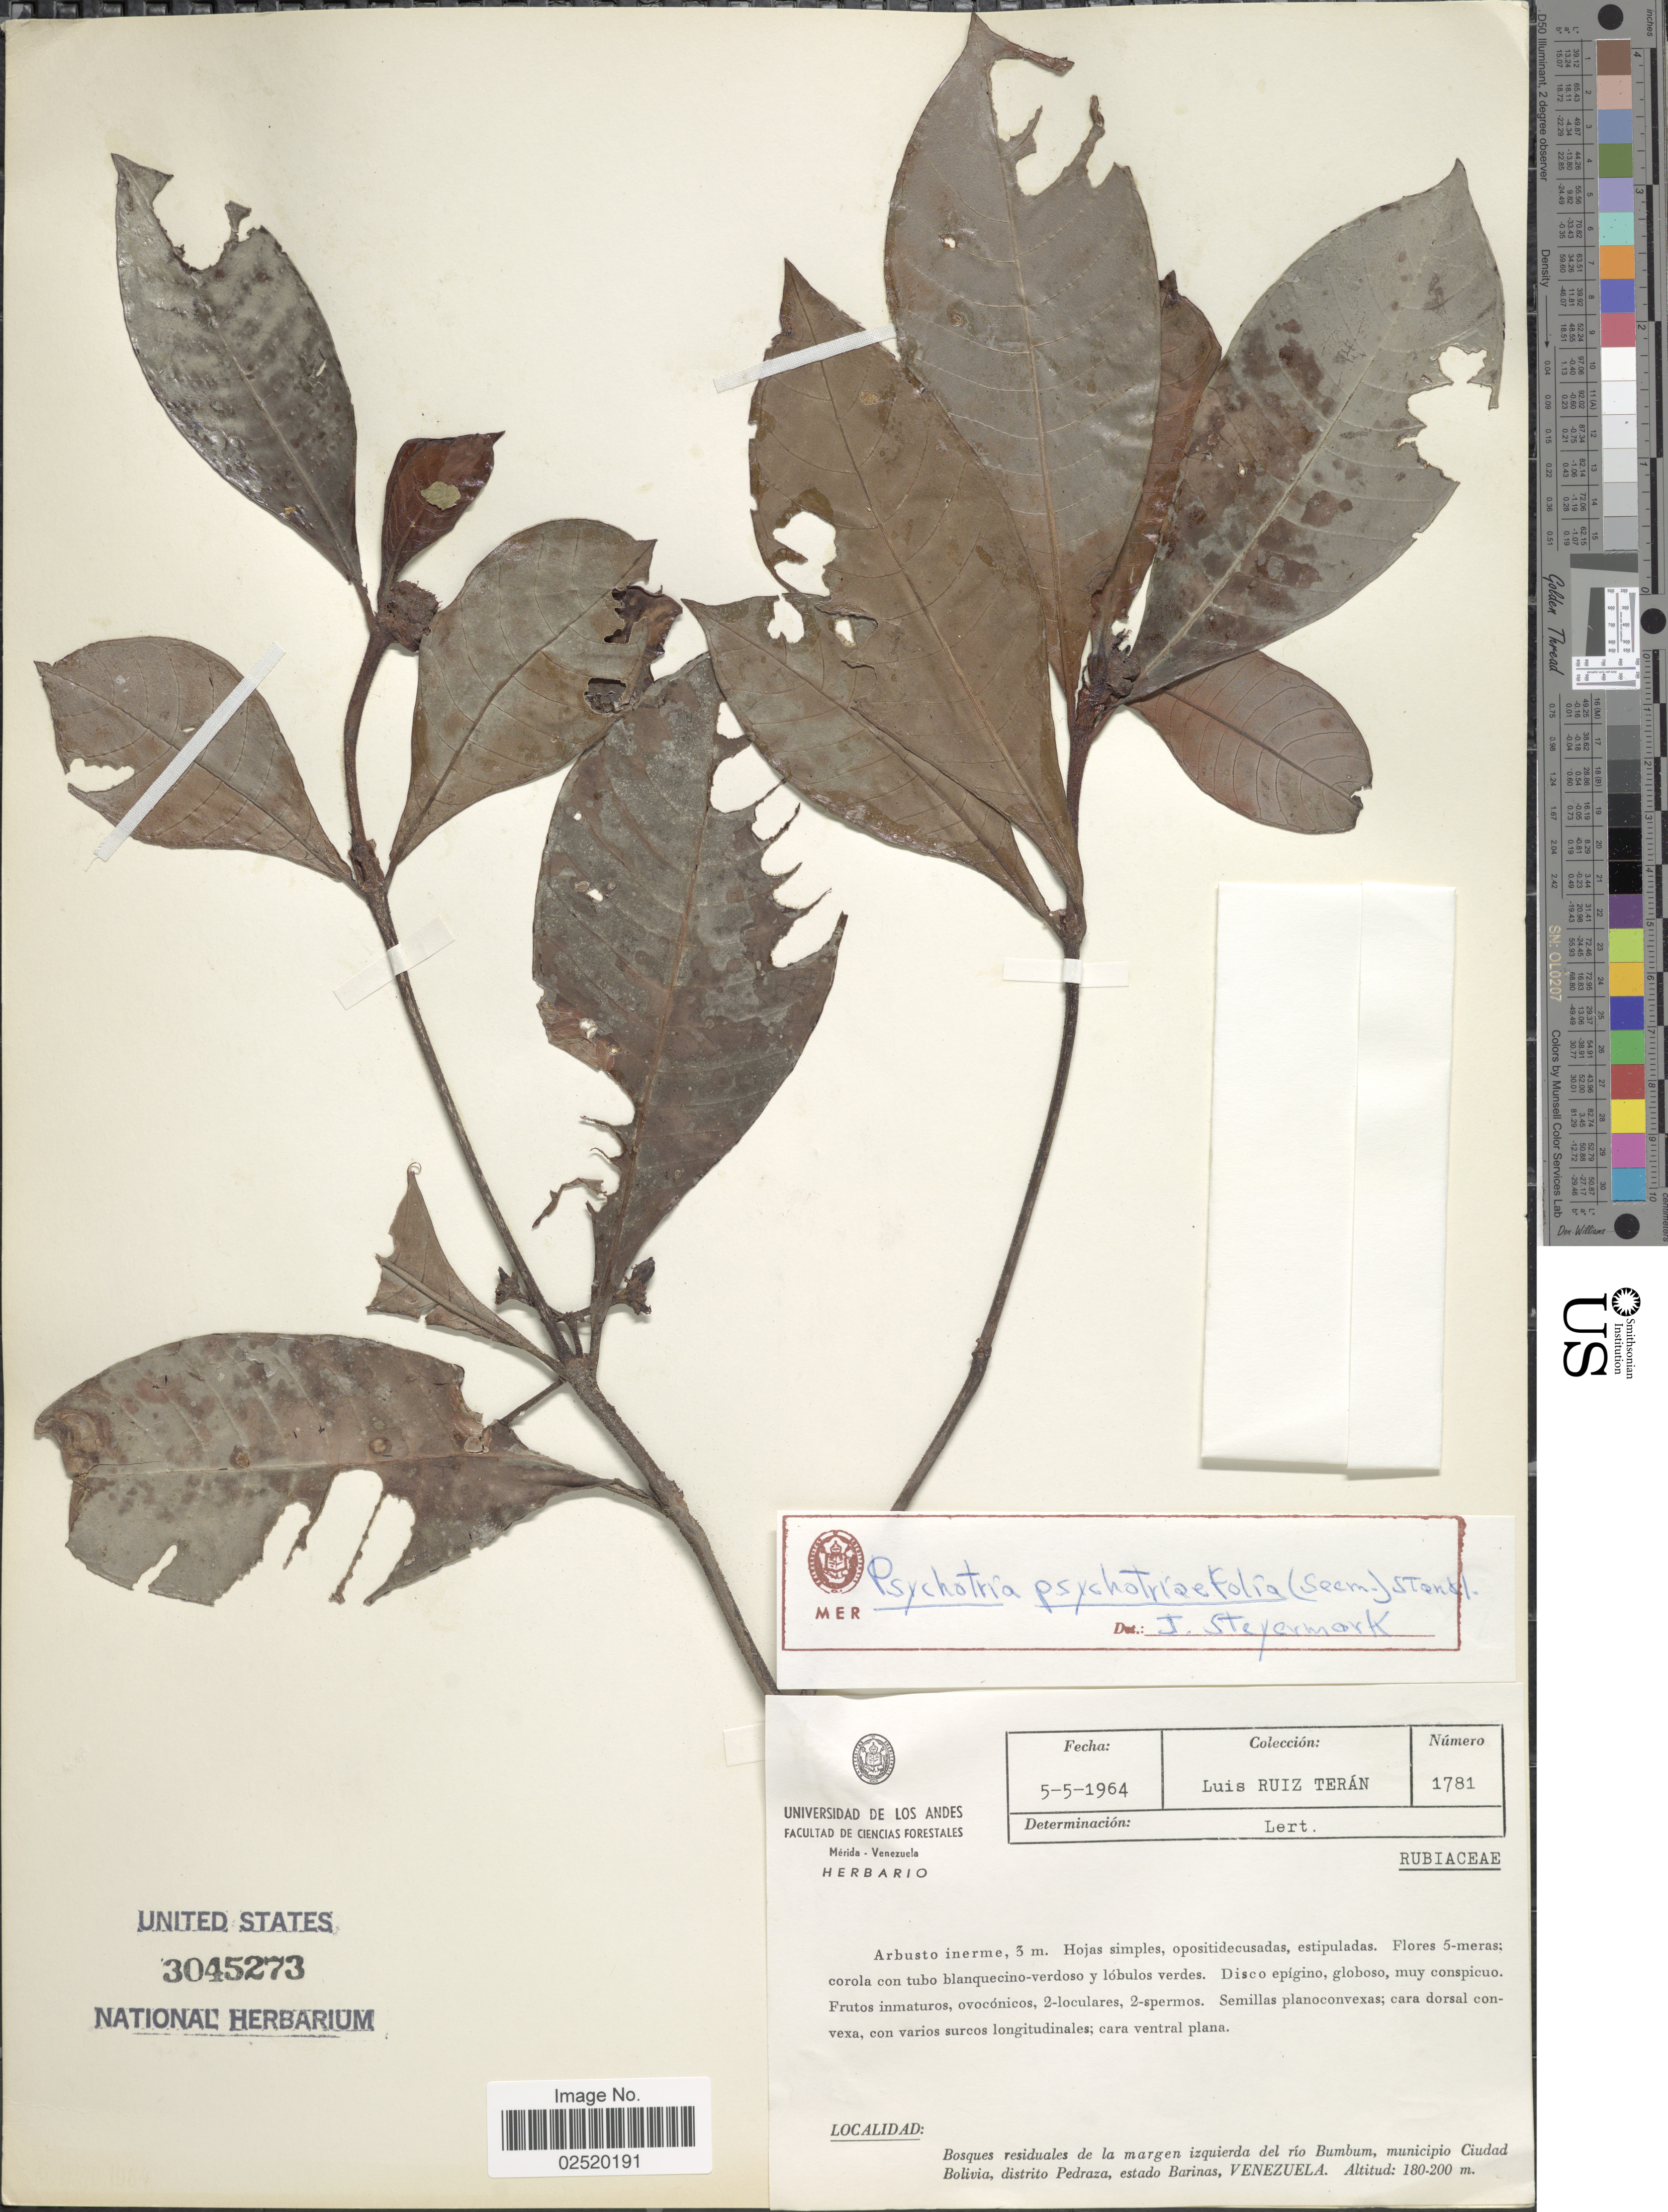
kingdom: Plantae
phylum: Tracheophyta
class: Magnoliopsida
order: Gentianales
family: Rubiaceae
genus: Psychotria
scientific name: Psychotria psychotriaefolia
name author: (Seem.) Standl.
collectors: L. E. Ruíz-Terán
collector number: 1781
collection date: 1964-05-05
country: Venezuela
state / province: Barinas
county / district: Pedraza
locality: Bosques residuales de la margen izquierda del rio Bumbum, municipio Ciudad Bolivia, distrito Pedraza, estado Barinas, Venezuela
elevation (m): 180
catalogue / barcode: US 3045273